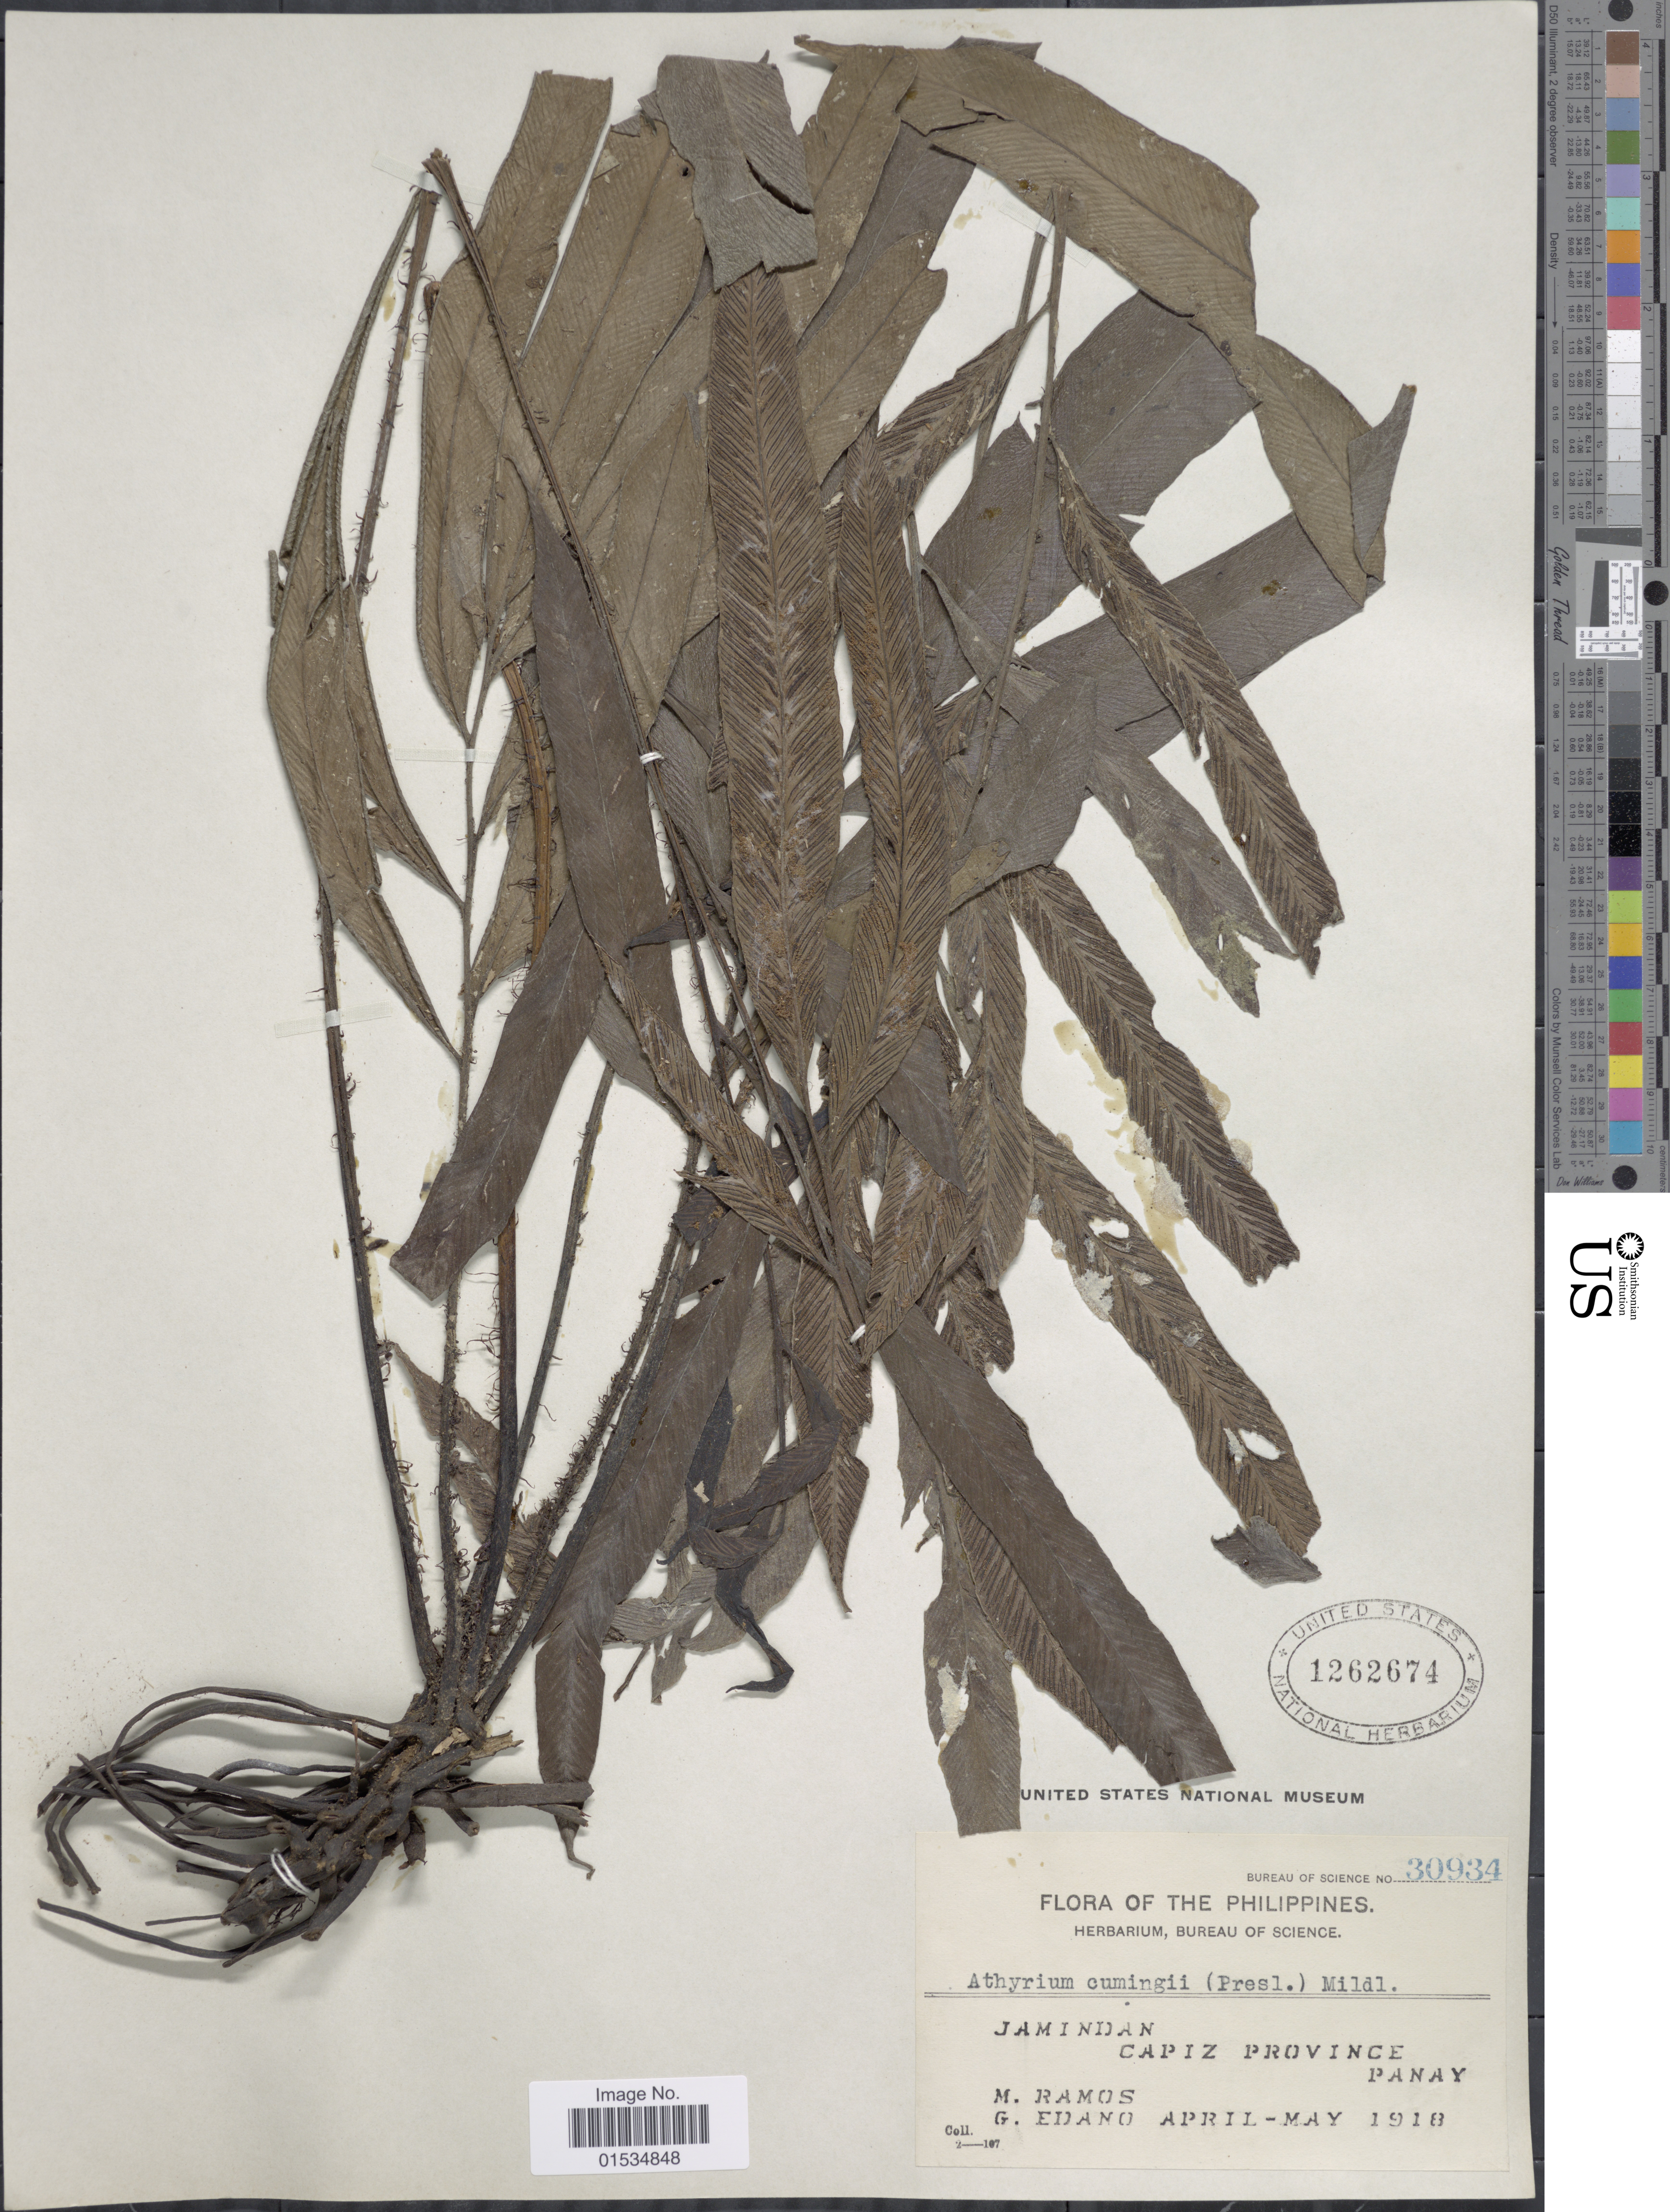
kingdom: Plantae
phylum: Tracheophyta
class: Polypodiopsida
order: Polypodiales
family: Athyriaceae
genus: Diplazium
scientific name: Diplazium cumingii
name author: (C. Presl) C. Chr.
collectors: M. Ramos & G. Edaño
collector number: Bureau of Science 30934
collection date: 1918-04/1918-05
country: Philippines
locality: Jamindan, Capiz Province, Panay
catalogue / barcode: US 1262674